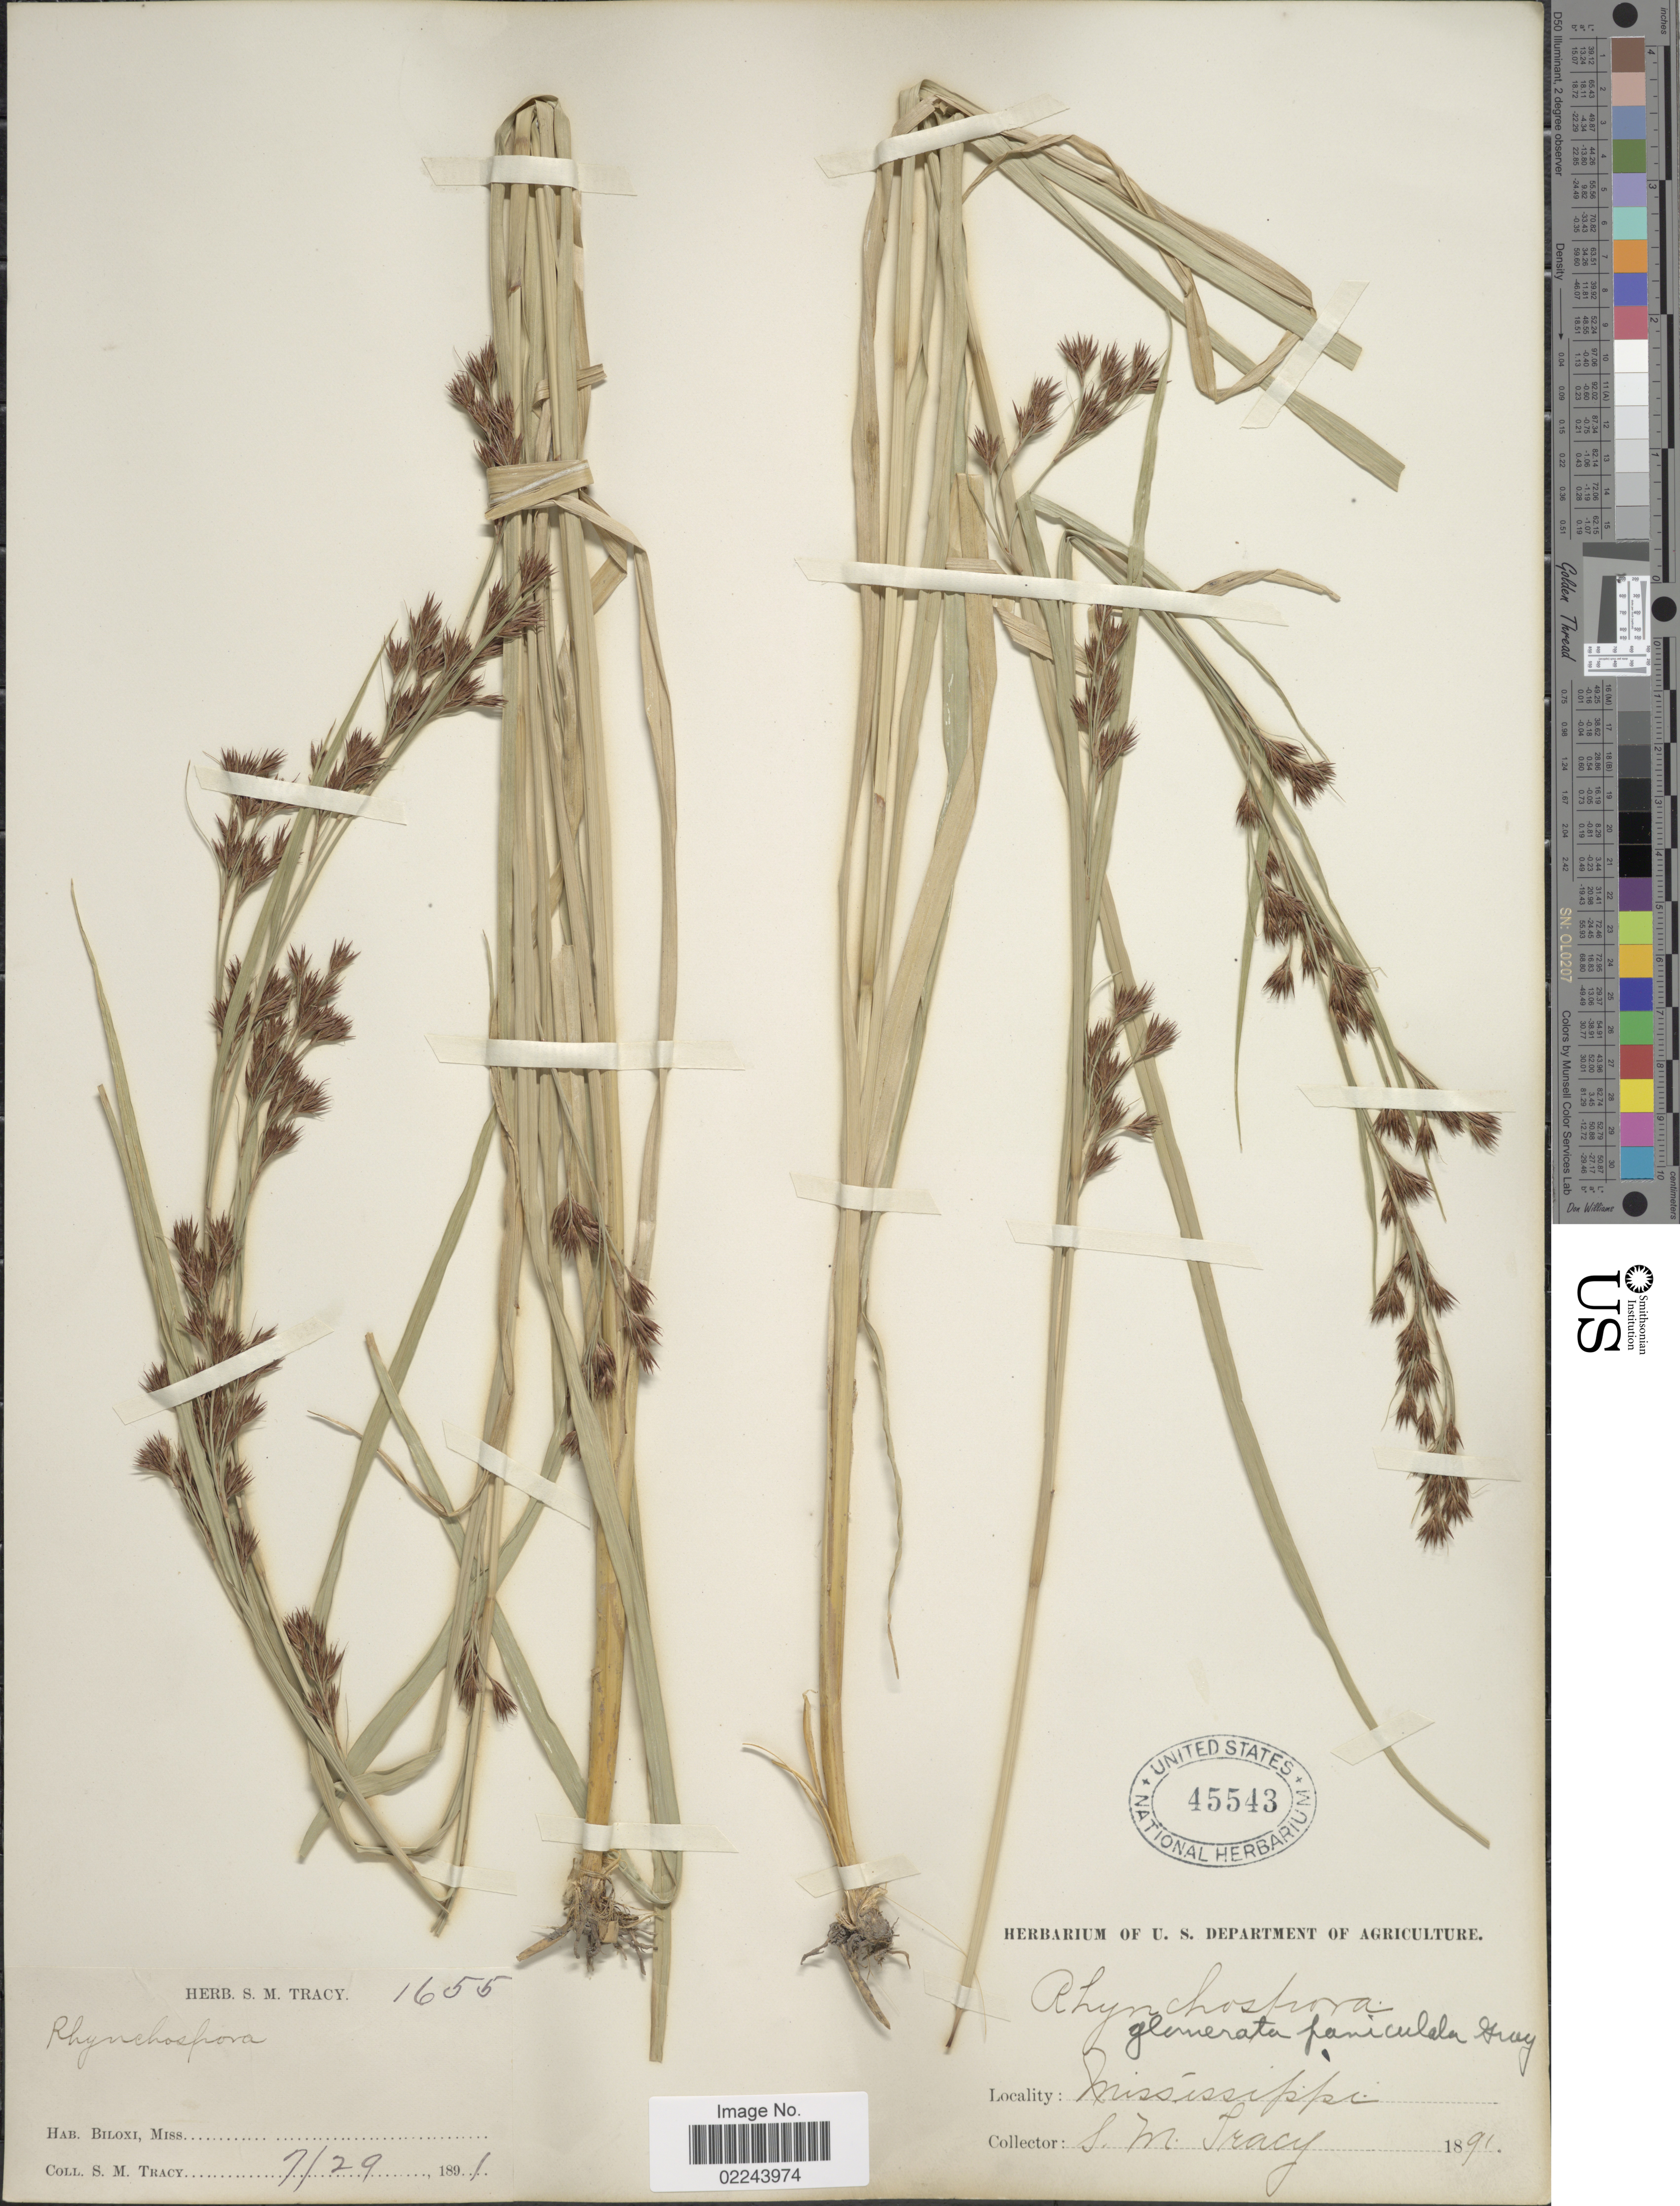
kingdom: Plantae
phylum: Tracheophyta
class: Liliopsida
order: Poales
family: Cyperaceae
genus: Rhynchospora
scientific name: Rhynchospora glomerata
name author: (L.) Vahl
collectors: S. M. Tracy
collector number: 1655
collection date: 1891-07-29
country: United States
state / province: Mississippi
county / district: Harrison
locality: Biloxi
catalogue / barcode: US 45543